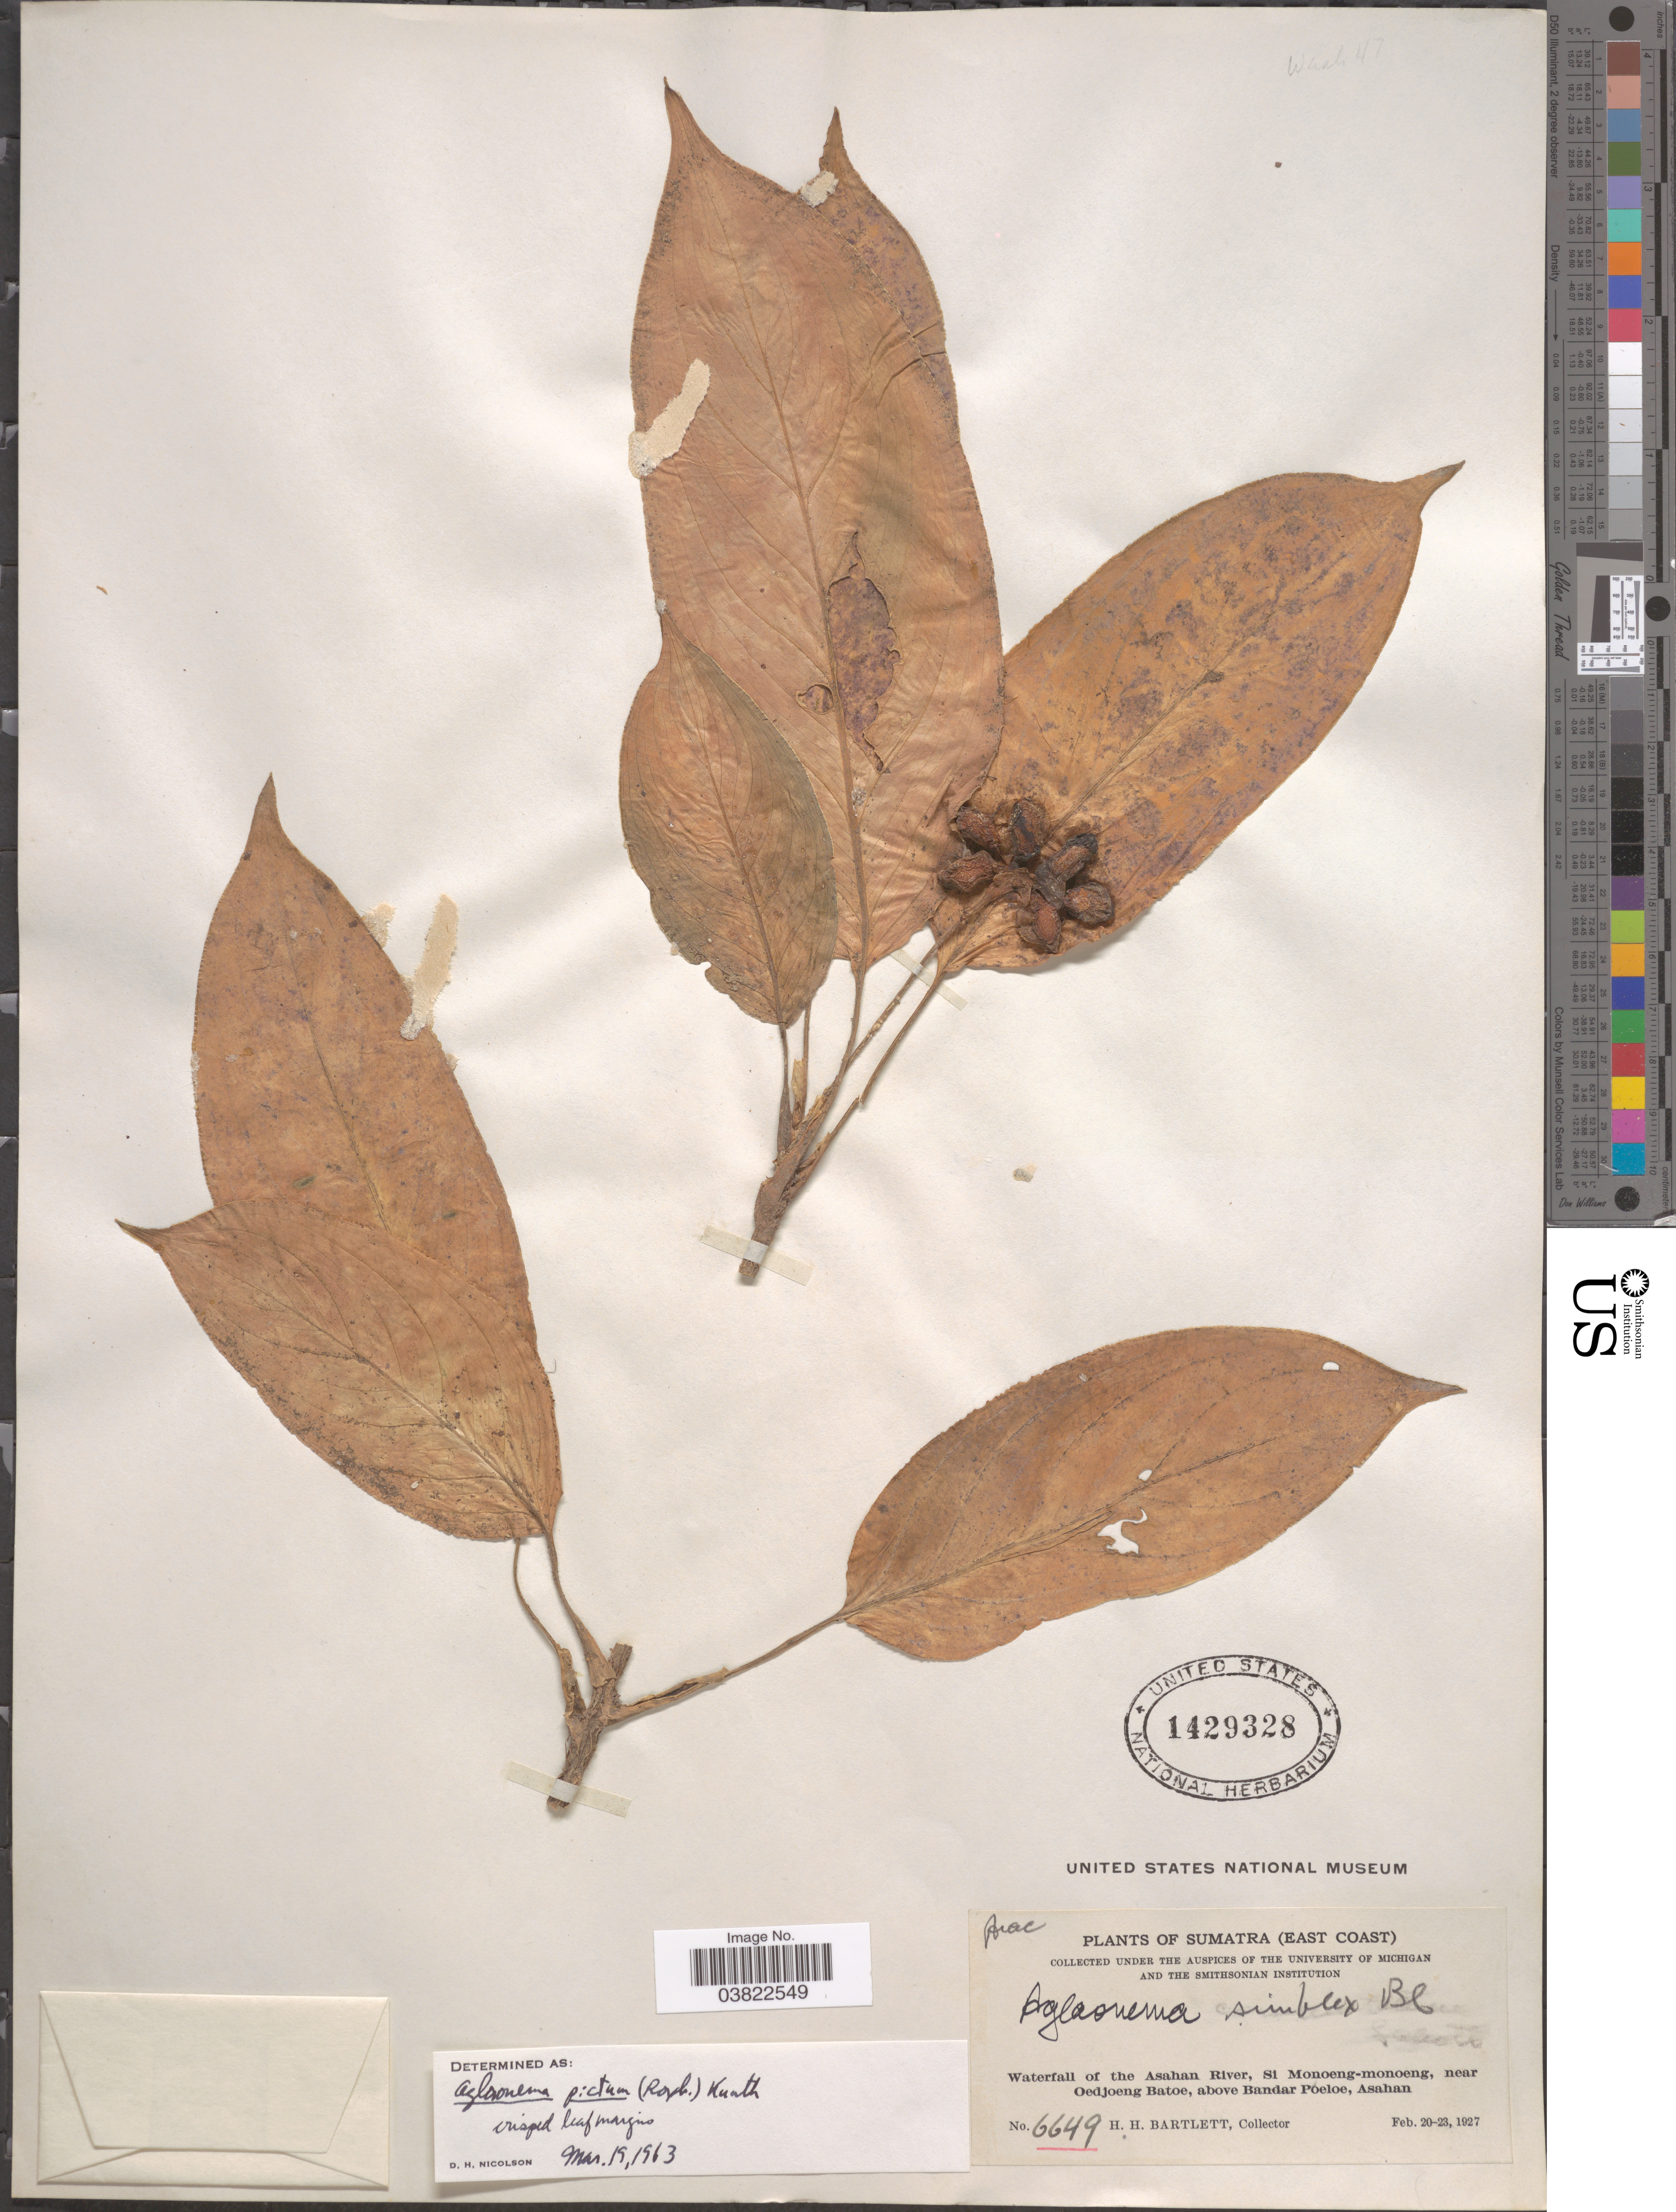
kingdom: Plantae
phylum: Tracheophyta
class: Liliopsida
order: Alismatales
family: Araceae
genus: Aglaonema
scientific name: Aglaonema pictum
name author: (Roxb.) Kunth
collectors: H. H. Bartlett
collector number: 6649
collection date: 1927-02-20/1927-02-23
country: Indonesia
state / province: Sumatra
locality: Sumatra (East Coast). Waterfall of the Asahan River, Si Monoeng-monoeng, near Oedjoeng Batoe, above Bandar Poeloe, Asahan.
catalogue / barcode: US 1429328